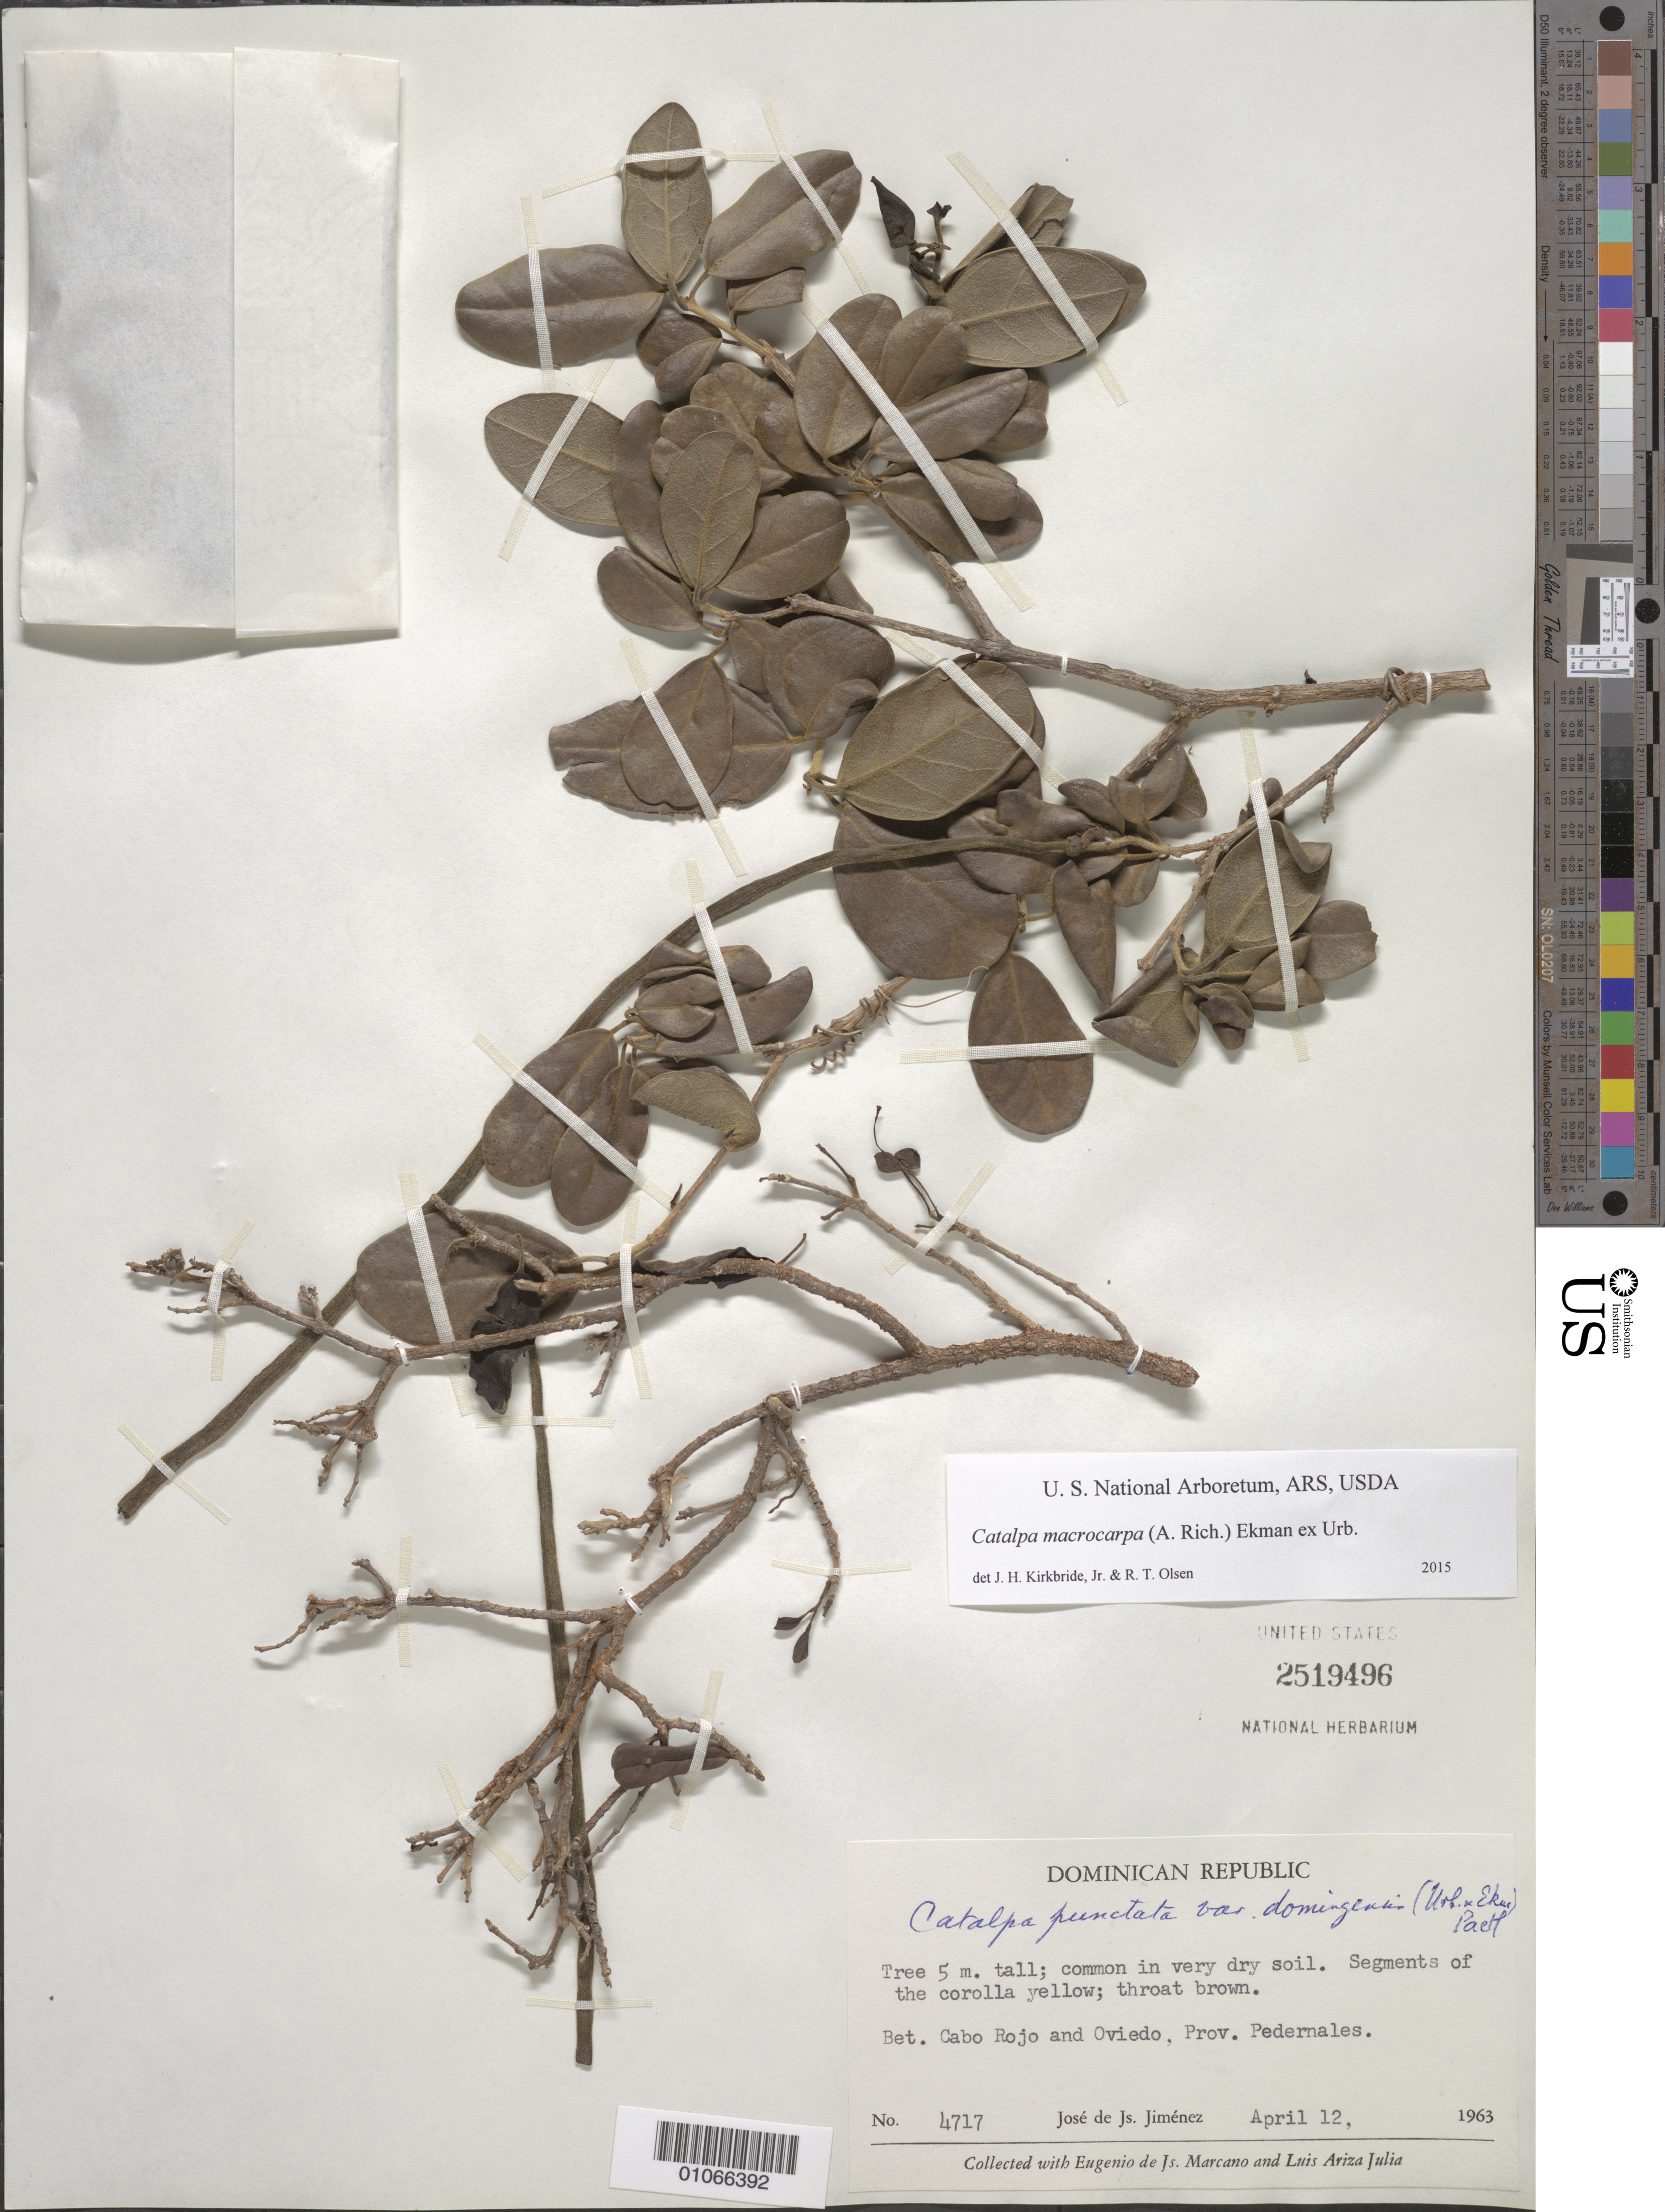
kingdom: Plantae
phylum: Tracheophyta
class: Magnoliopsida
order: Lamiales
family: Bignoniaceae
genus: Catalpa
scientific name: Catalpa punctata Griseb., nom. illeg.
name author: Griseb.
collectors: J. J. Jiménez Almonte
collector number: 4717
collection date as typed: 12 Apr 1963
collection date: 1963-04-12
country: Dominican Republic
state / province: Pedernales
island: Hispaniola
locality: Between Cabo rojo and Oviedo.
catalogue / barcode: US 2519496